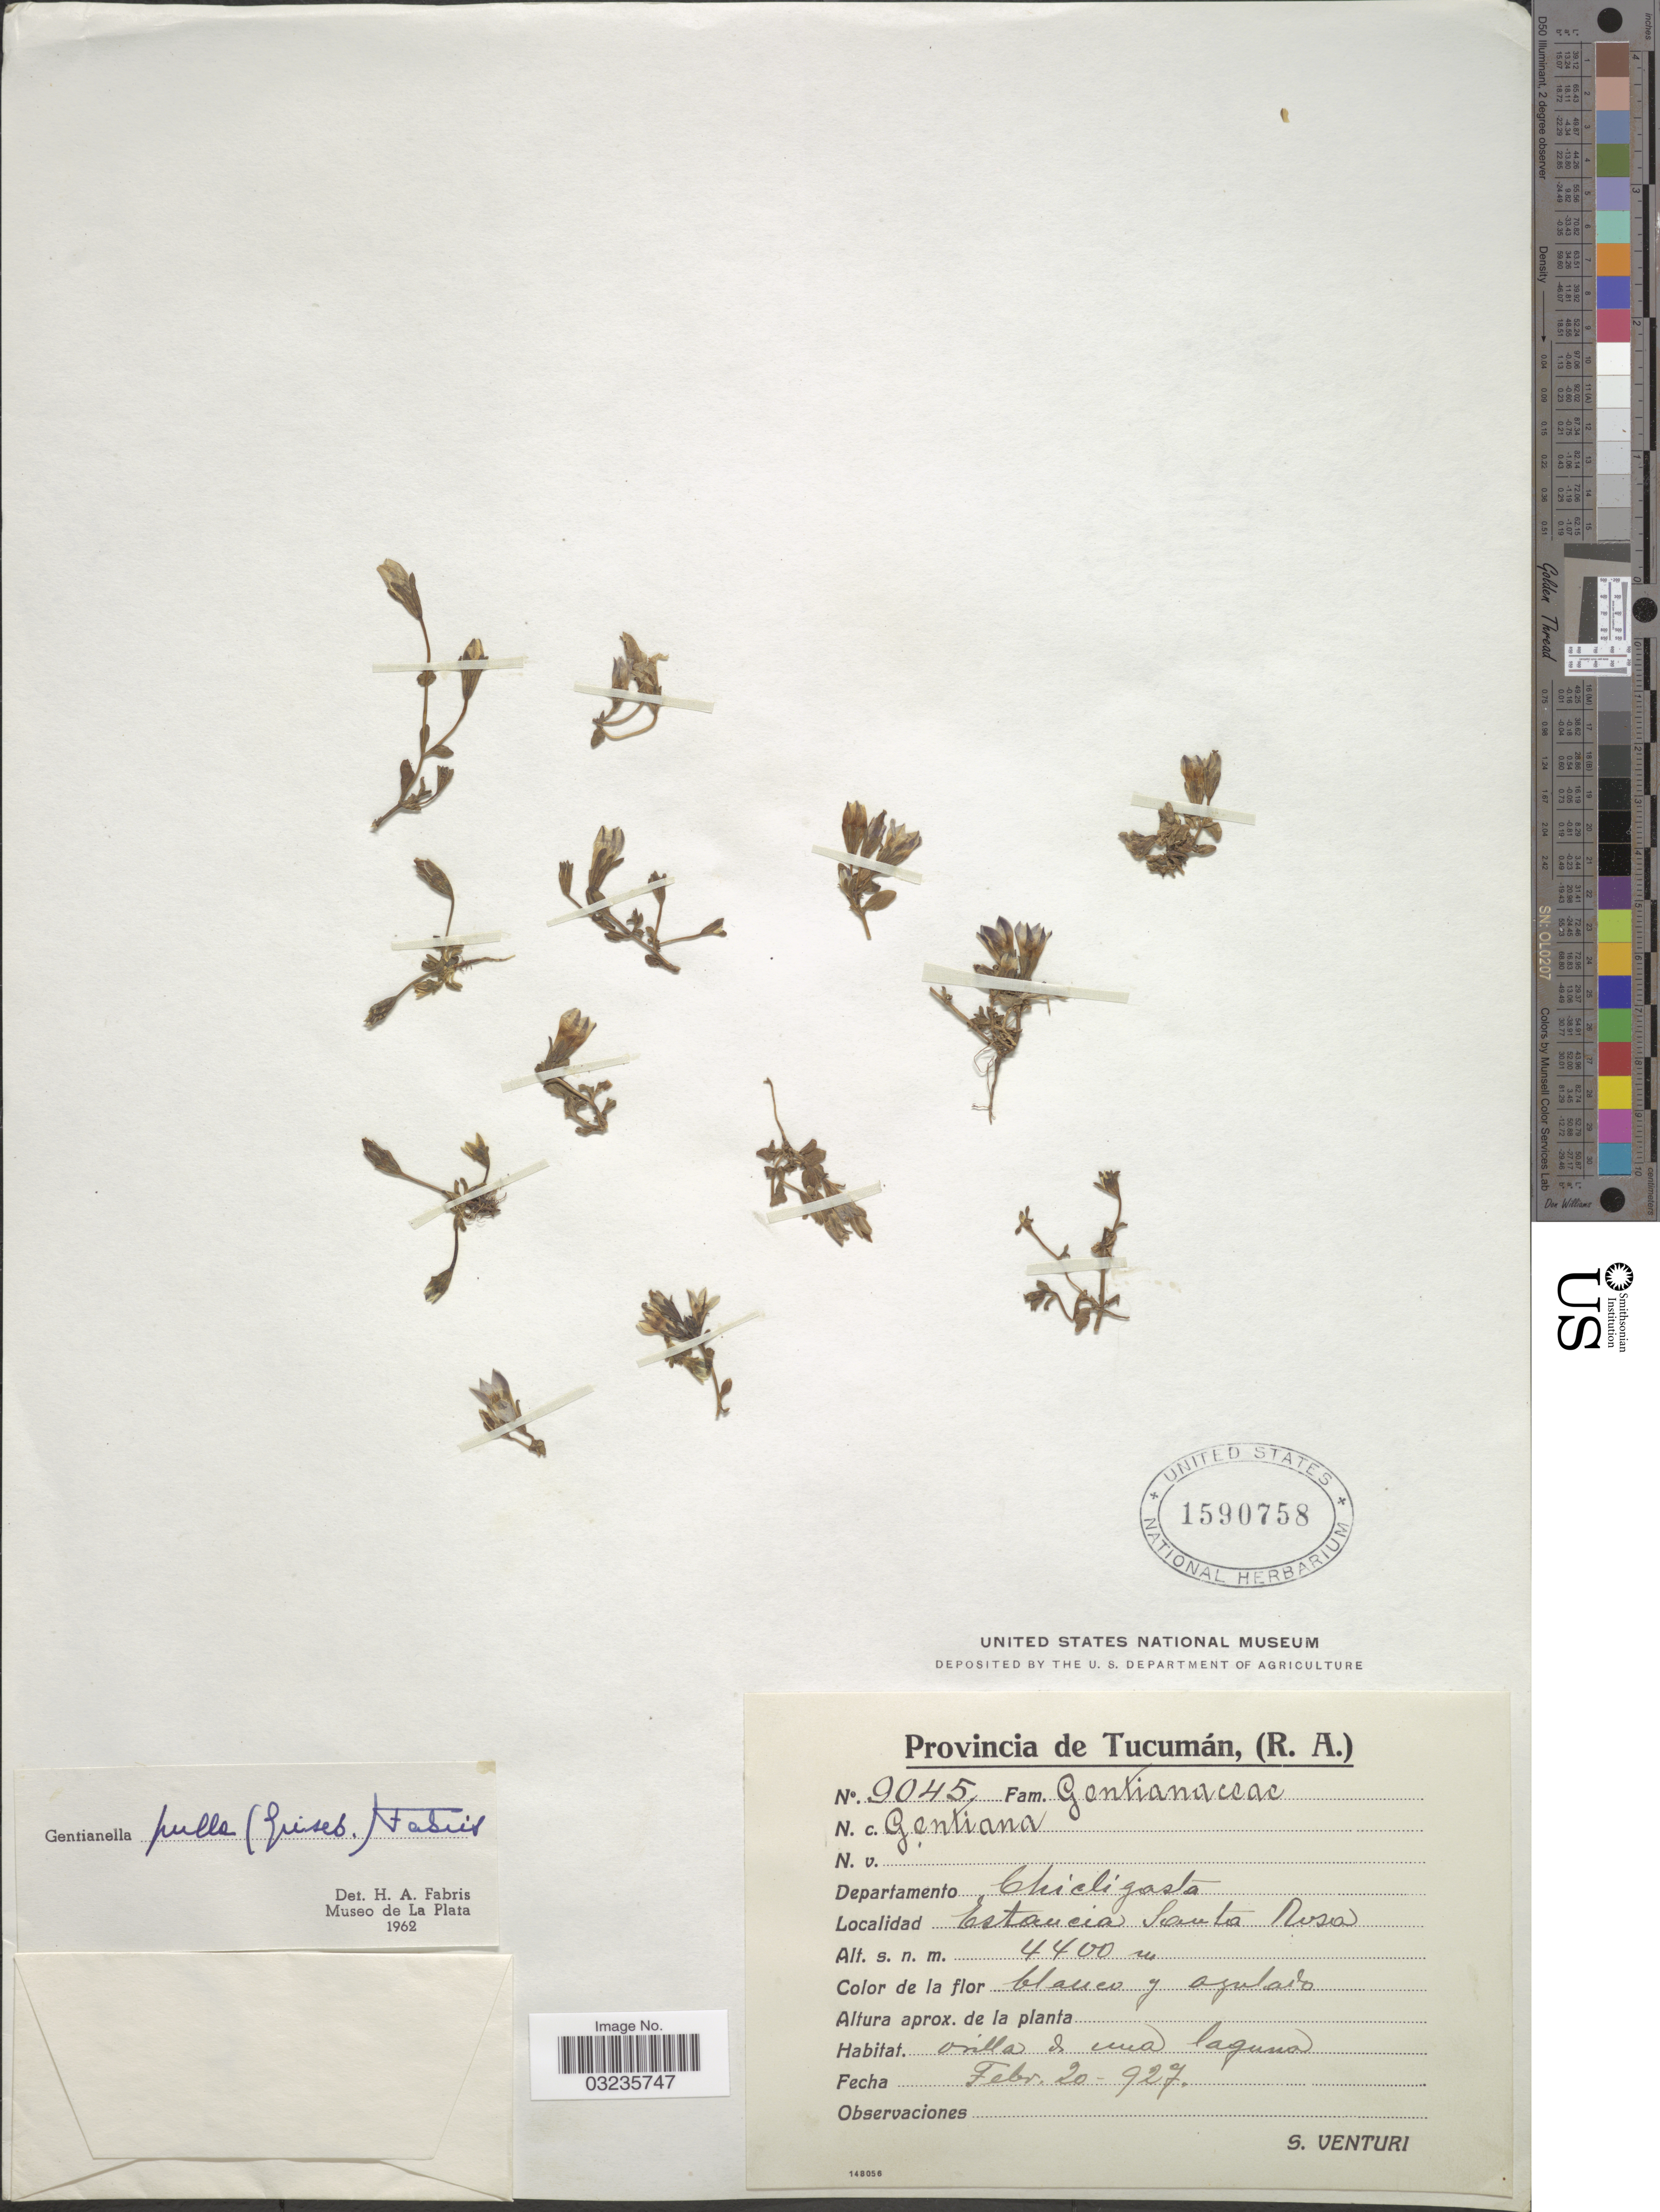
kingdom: Plantae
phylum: Tracheophyta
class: Magnoliopsida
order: Gentianales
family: Gentianaceae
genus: Gentiana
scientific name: Gentiana pulla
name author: Griseb.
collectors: S. Venturi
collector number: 9045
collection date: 1927-02-20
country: Argentina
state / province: Tucuman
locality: Departamento Chicligasta. Estancia Santa Rosa.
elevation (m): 4400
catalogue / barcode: US 1590758